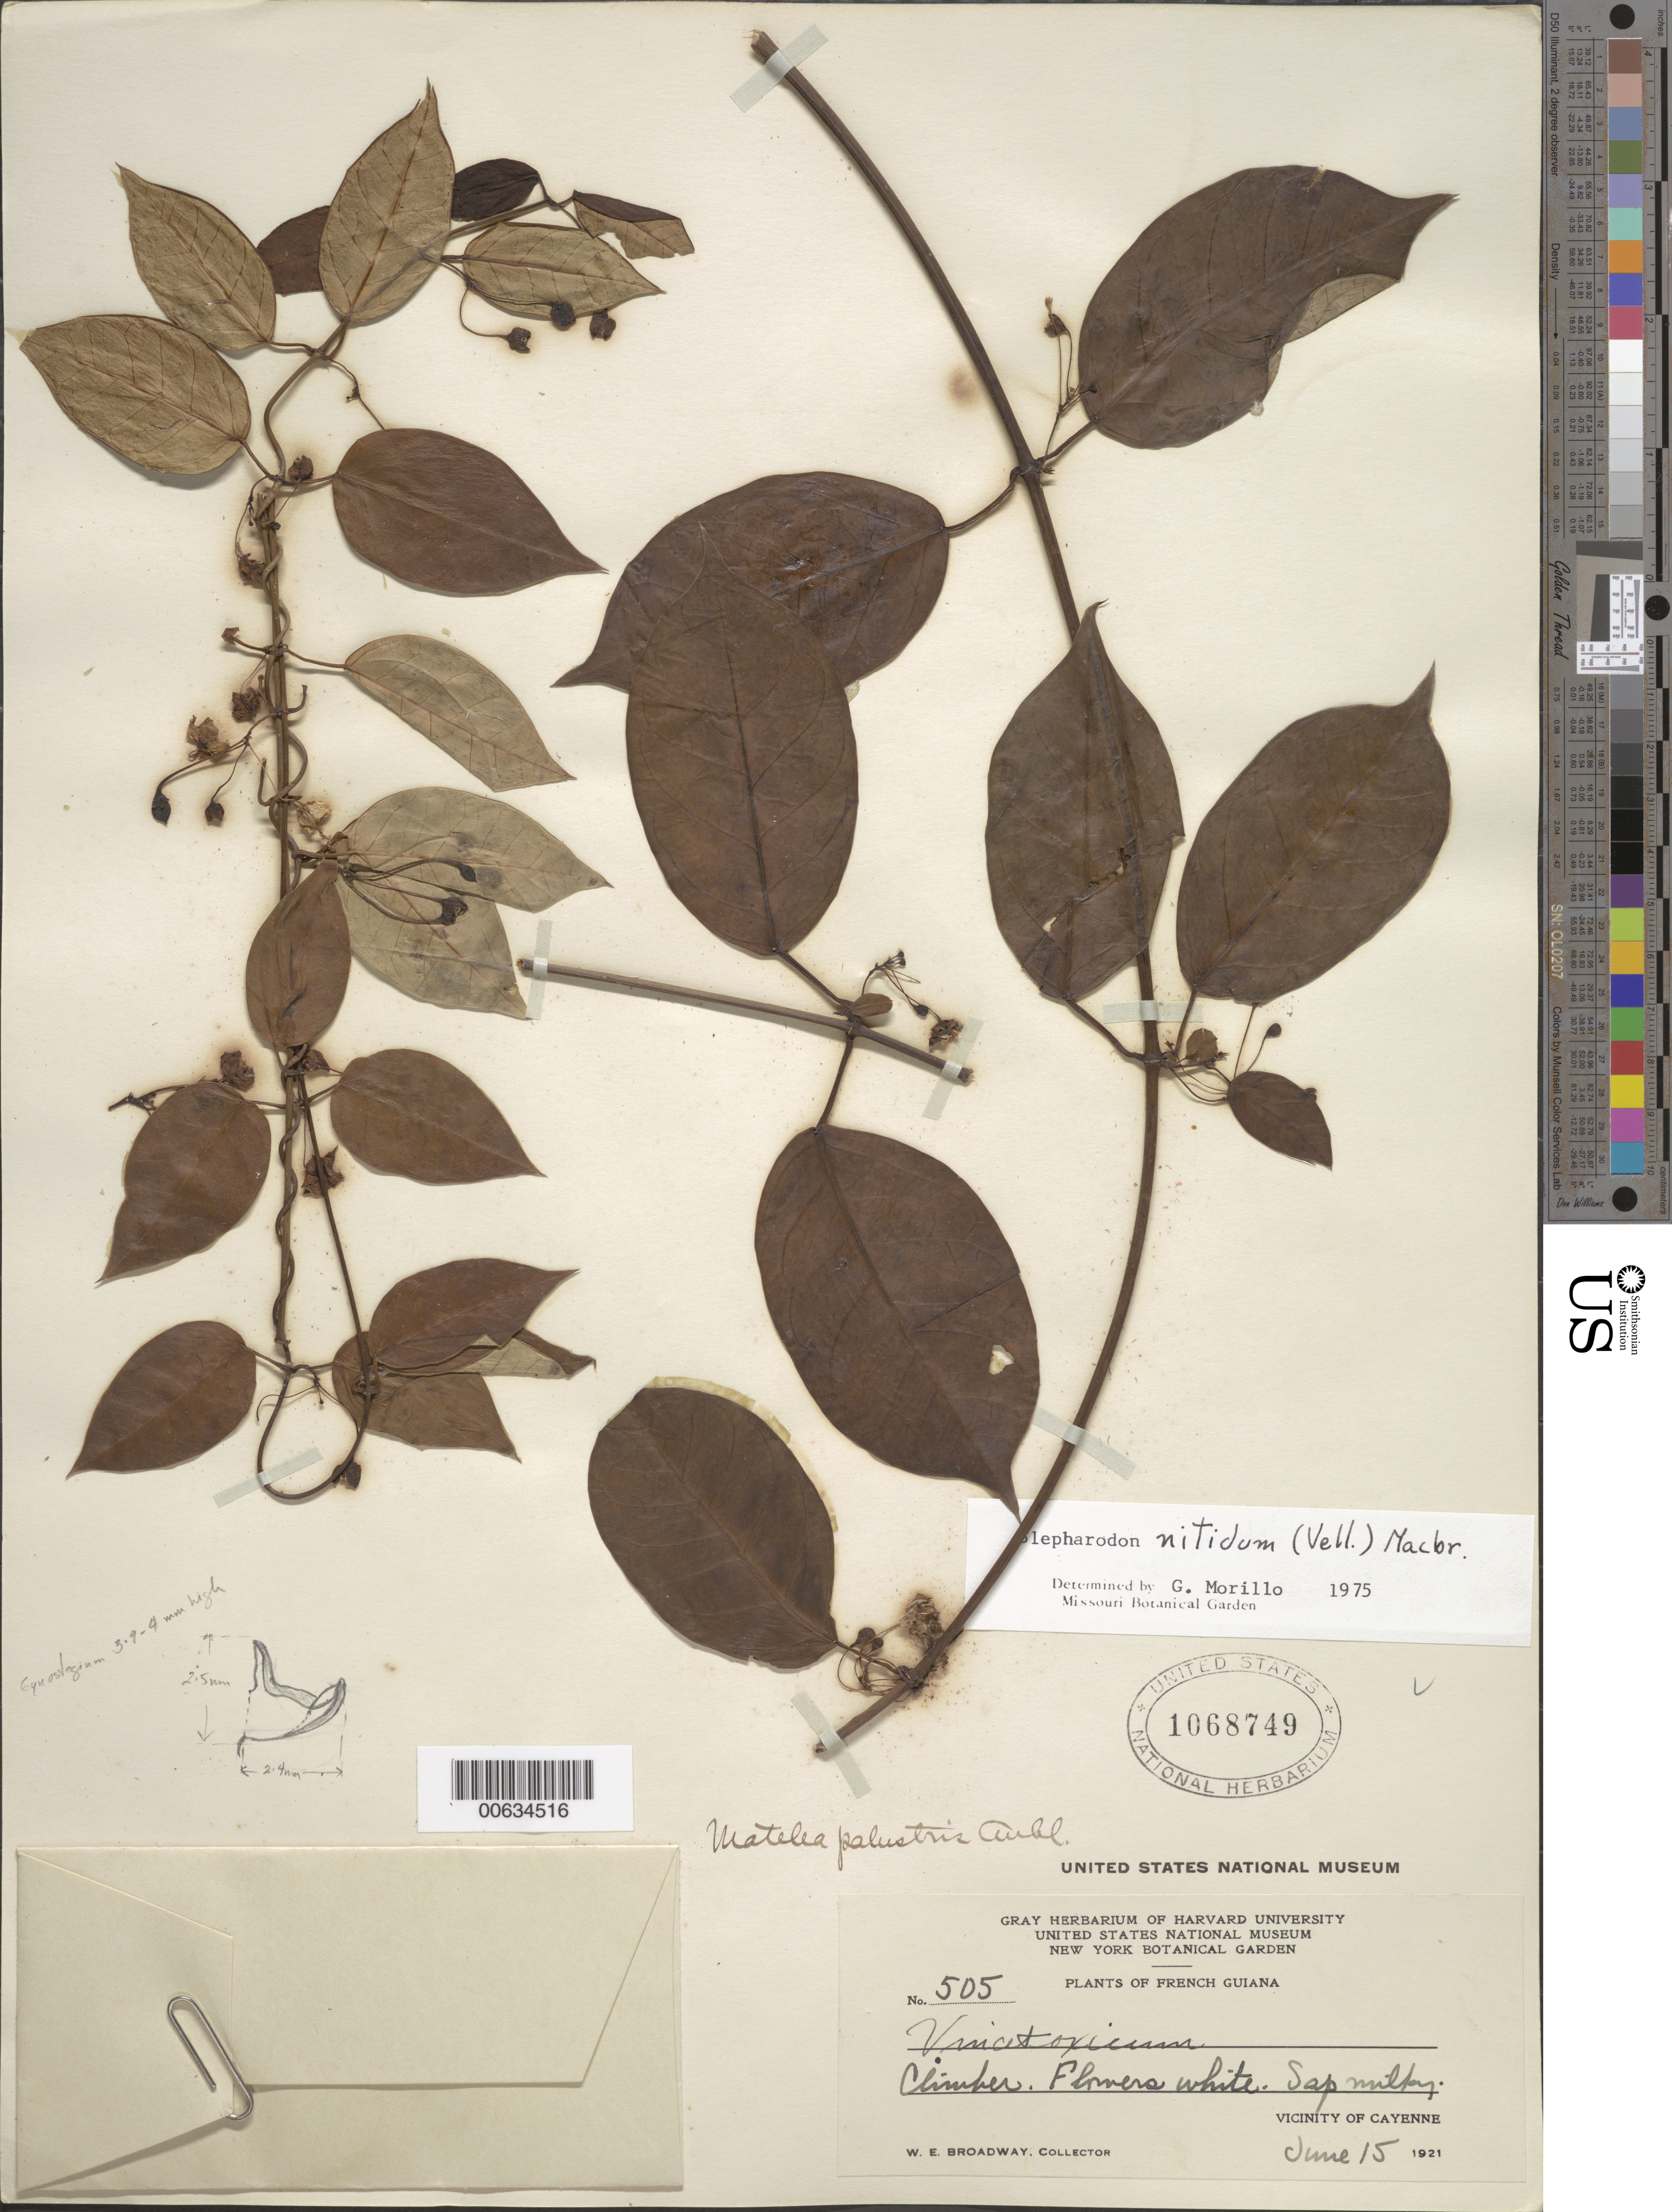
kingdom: Plantae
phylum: Tracheophyta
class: Magnoliopsida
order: Gentianales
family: Apocynaceae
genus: Blepharodon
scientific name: Blepharodon nitidus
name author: (Vell.) J.F. Macbr.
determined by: Morillo, G. N.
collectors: W. E. Broadway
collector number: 505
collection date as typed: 15-Jun-21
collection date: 1921-06-15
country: French Guiana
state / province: Cayenne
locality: Cayenne, vic.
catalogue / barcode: US 1068749